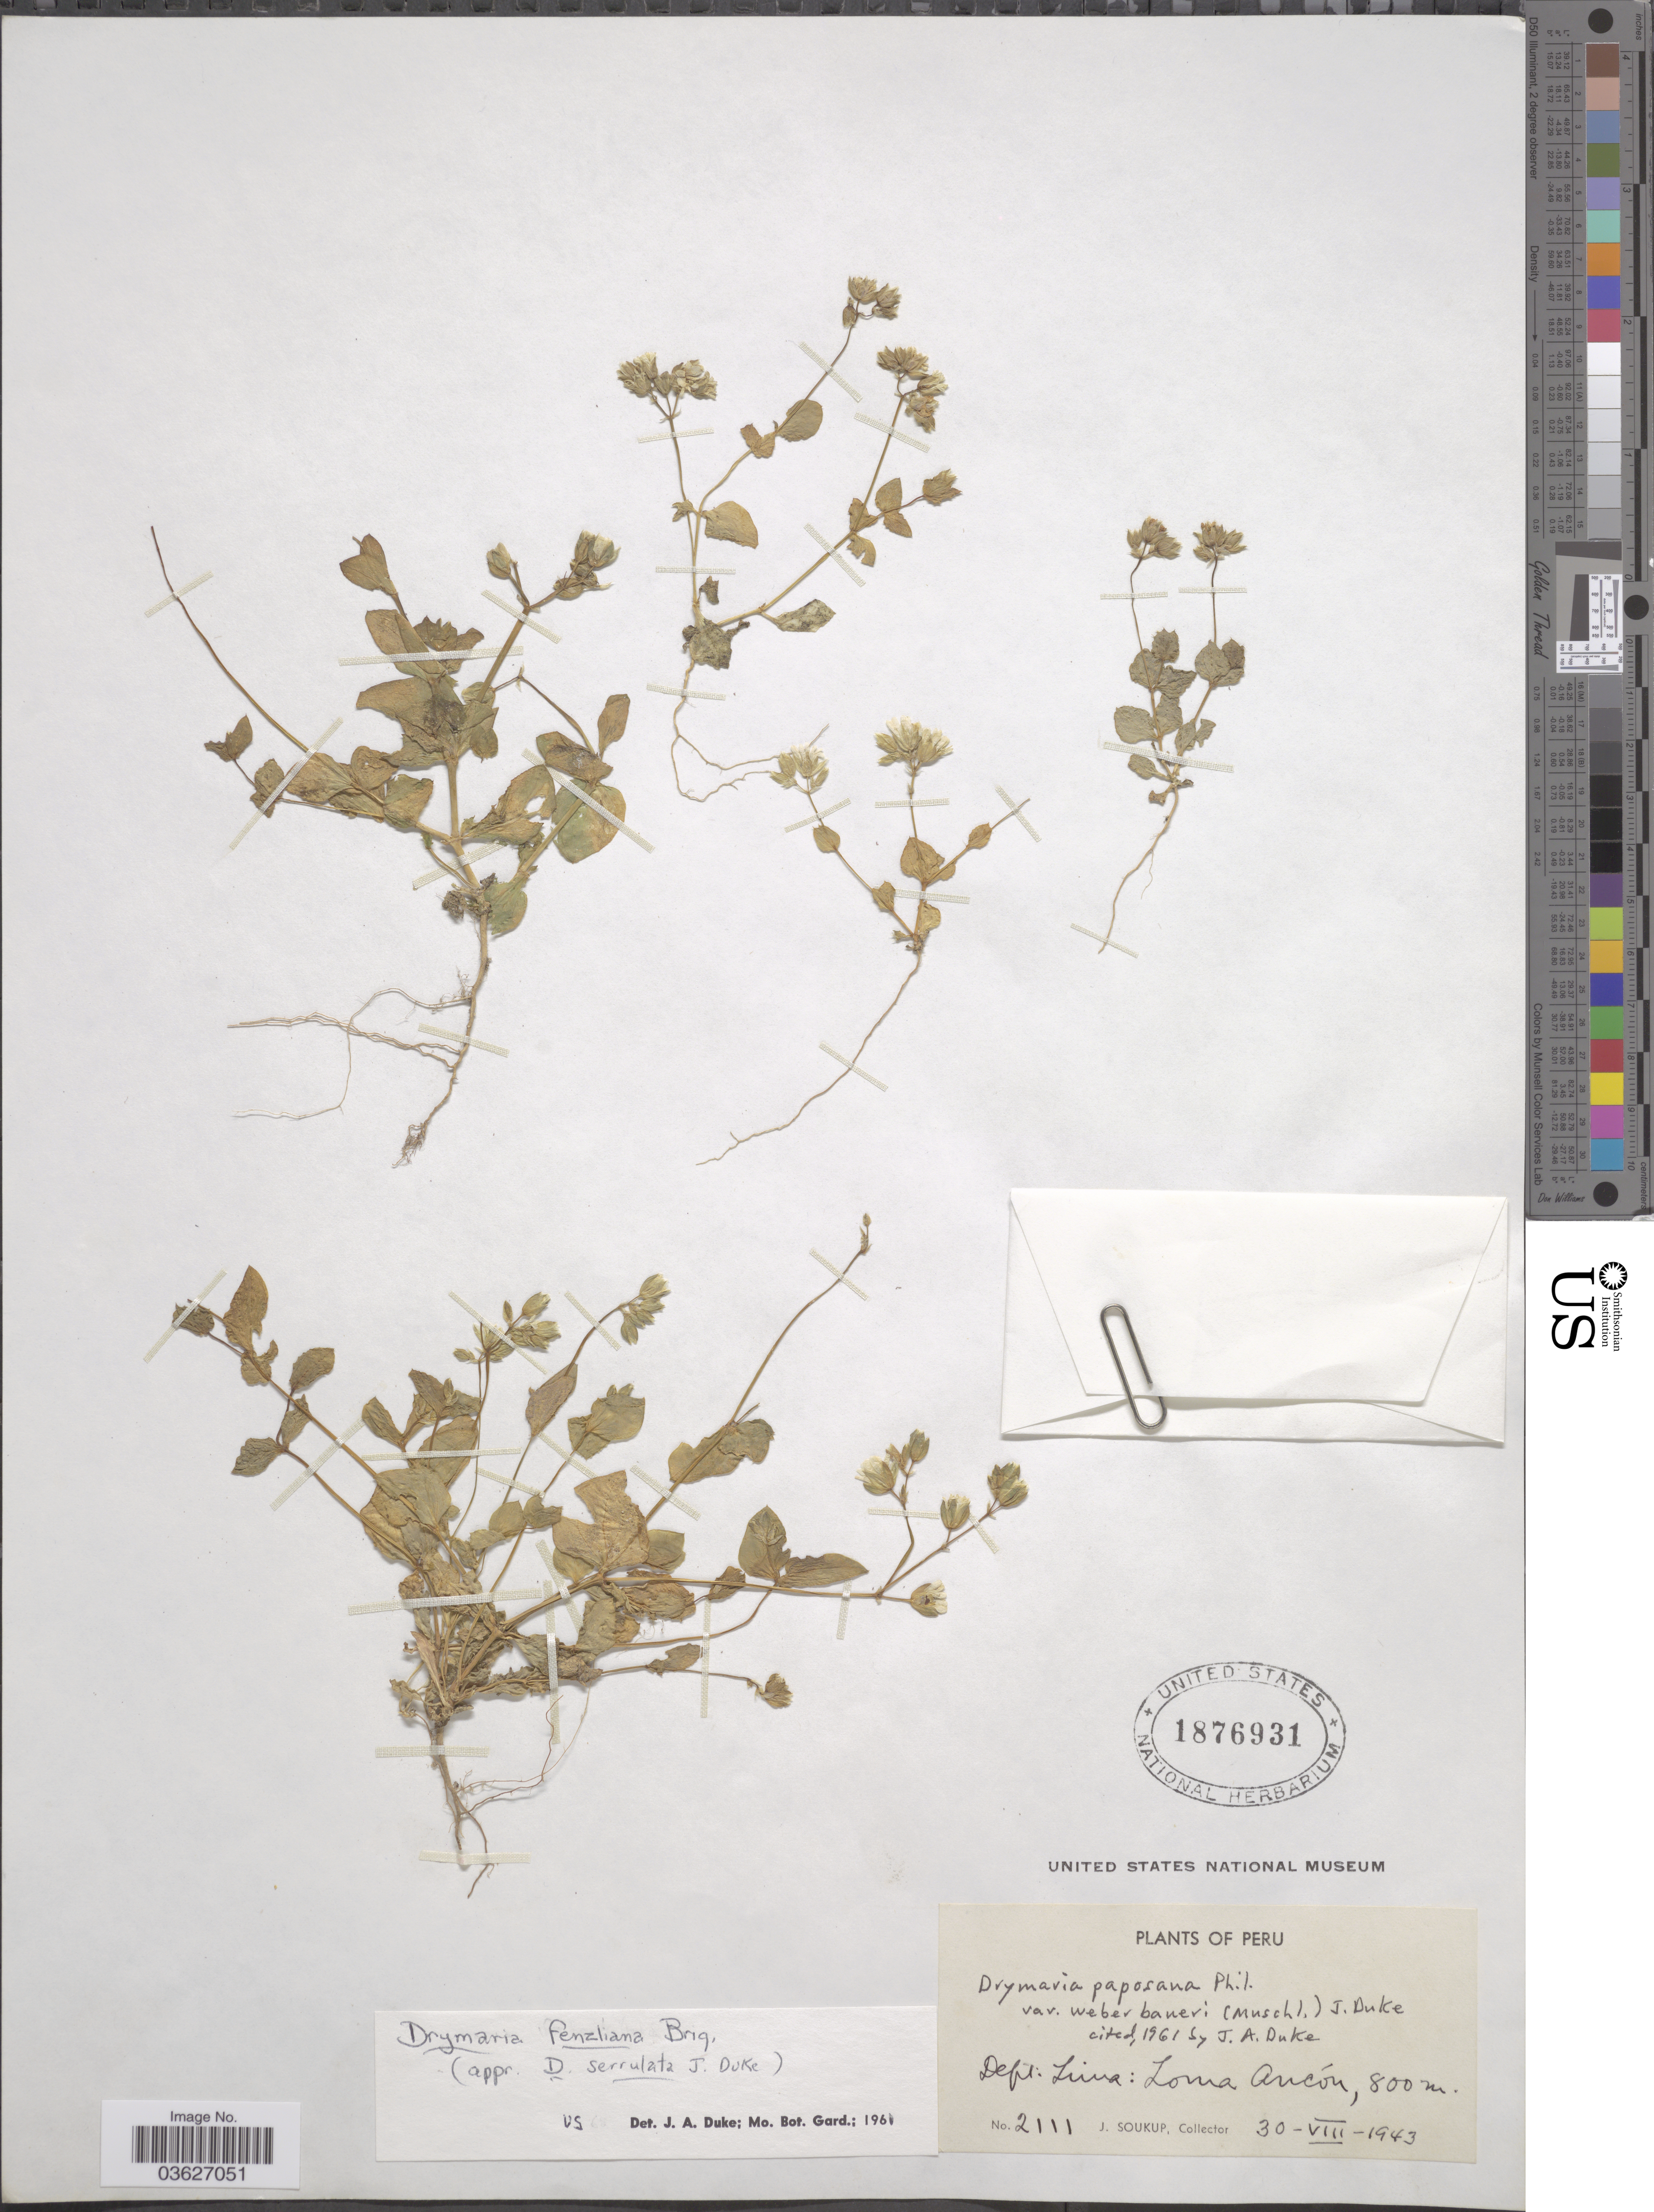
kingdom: Plantae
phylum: Tracheophyta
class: Magnoliopsida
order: Caryophyllales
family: Caryophyllaceae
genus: Drymaria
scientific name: Drymaria paposana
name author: Phil.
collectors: J. Soukup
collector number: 2111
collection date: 1943-08-30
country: Peru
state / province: Lima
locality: Dept: Lima: Loma Ancón.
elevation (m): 800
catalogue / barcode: US 1876931